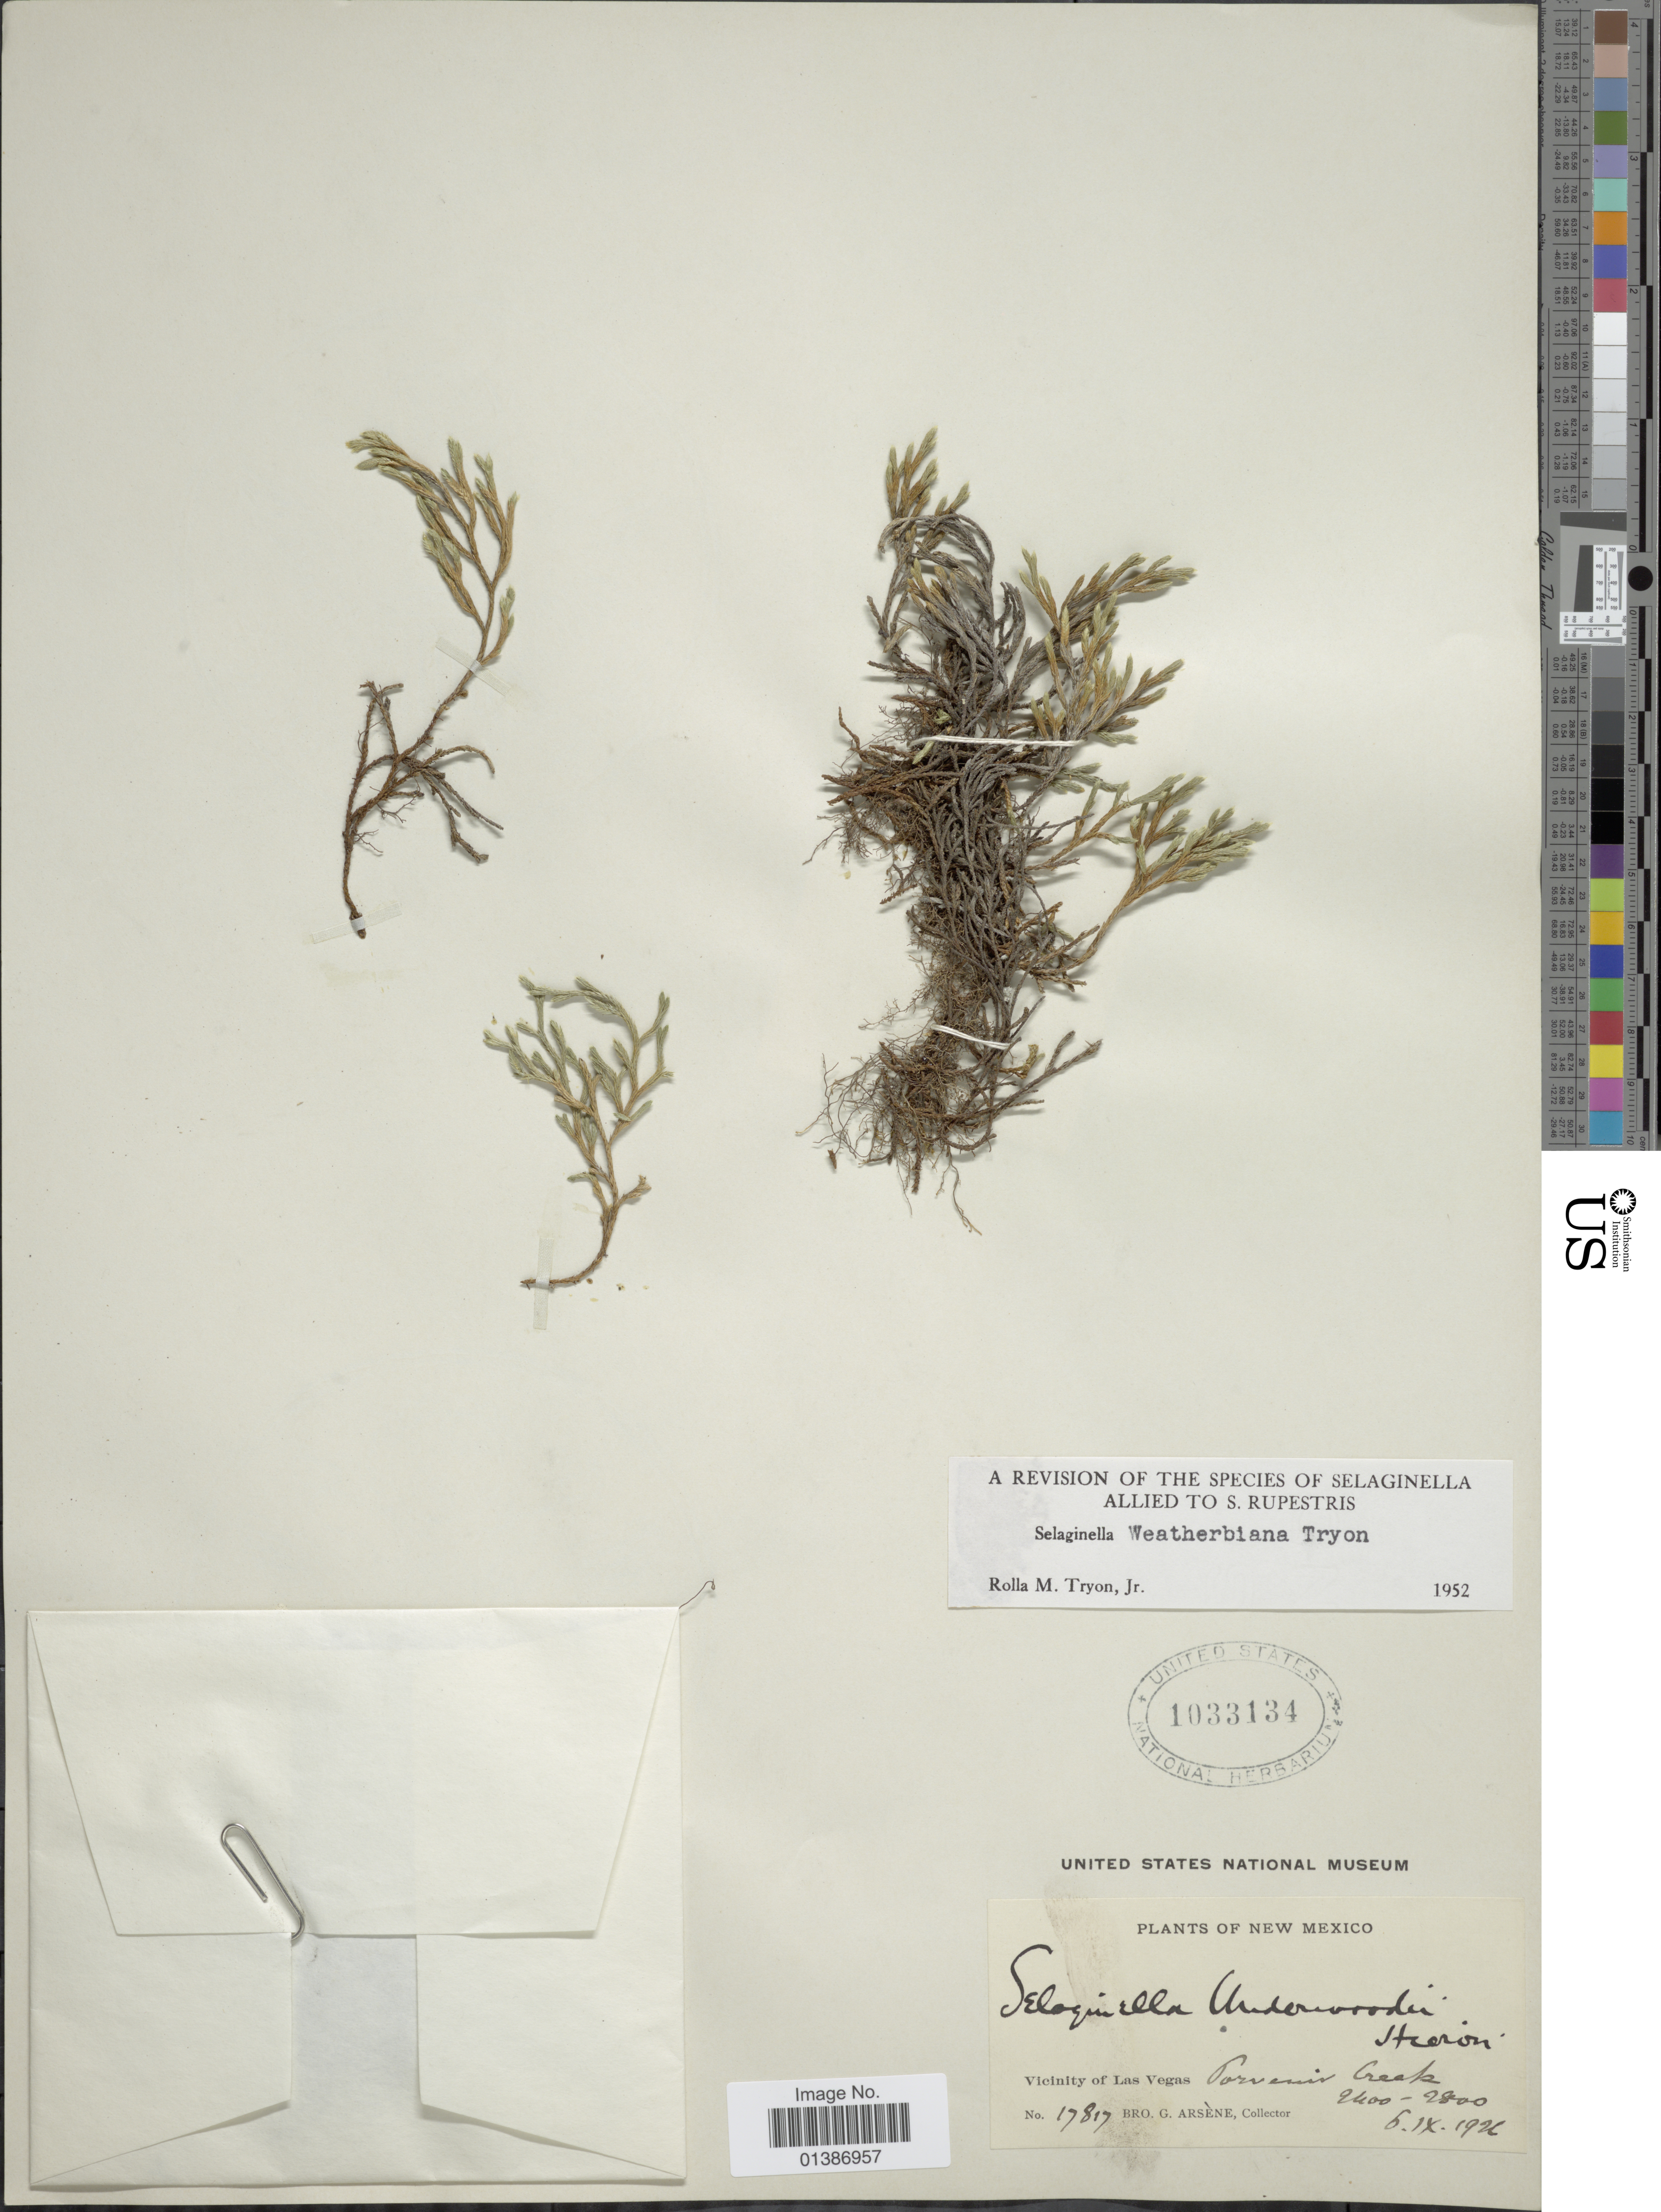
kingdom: Plantae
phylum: Tracheophyta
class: Lycopodiopsida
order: Selaginellales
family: Selaginellaceae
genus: Selaginella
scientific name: Selaginella weatherbiana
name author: R.M. Tryon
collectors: Bro. G. Arsène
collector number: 17817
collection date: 1926-09-05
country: United States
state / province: New Mexico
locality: Vicinity of Las Vegas, Porvenir Creek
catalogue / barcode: US 1033134